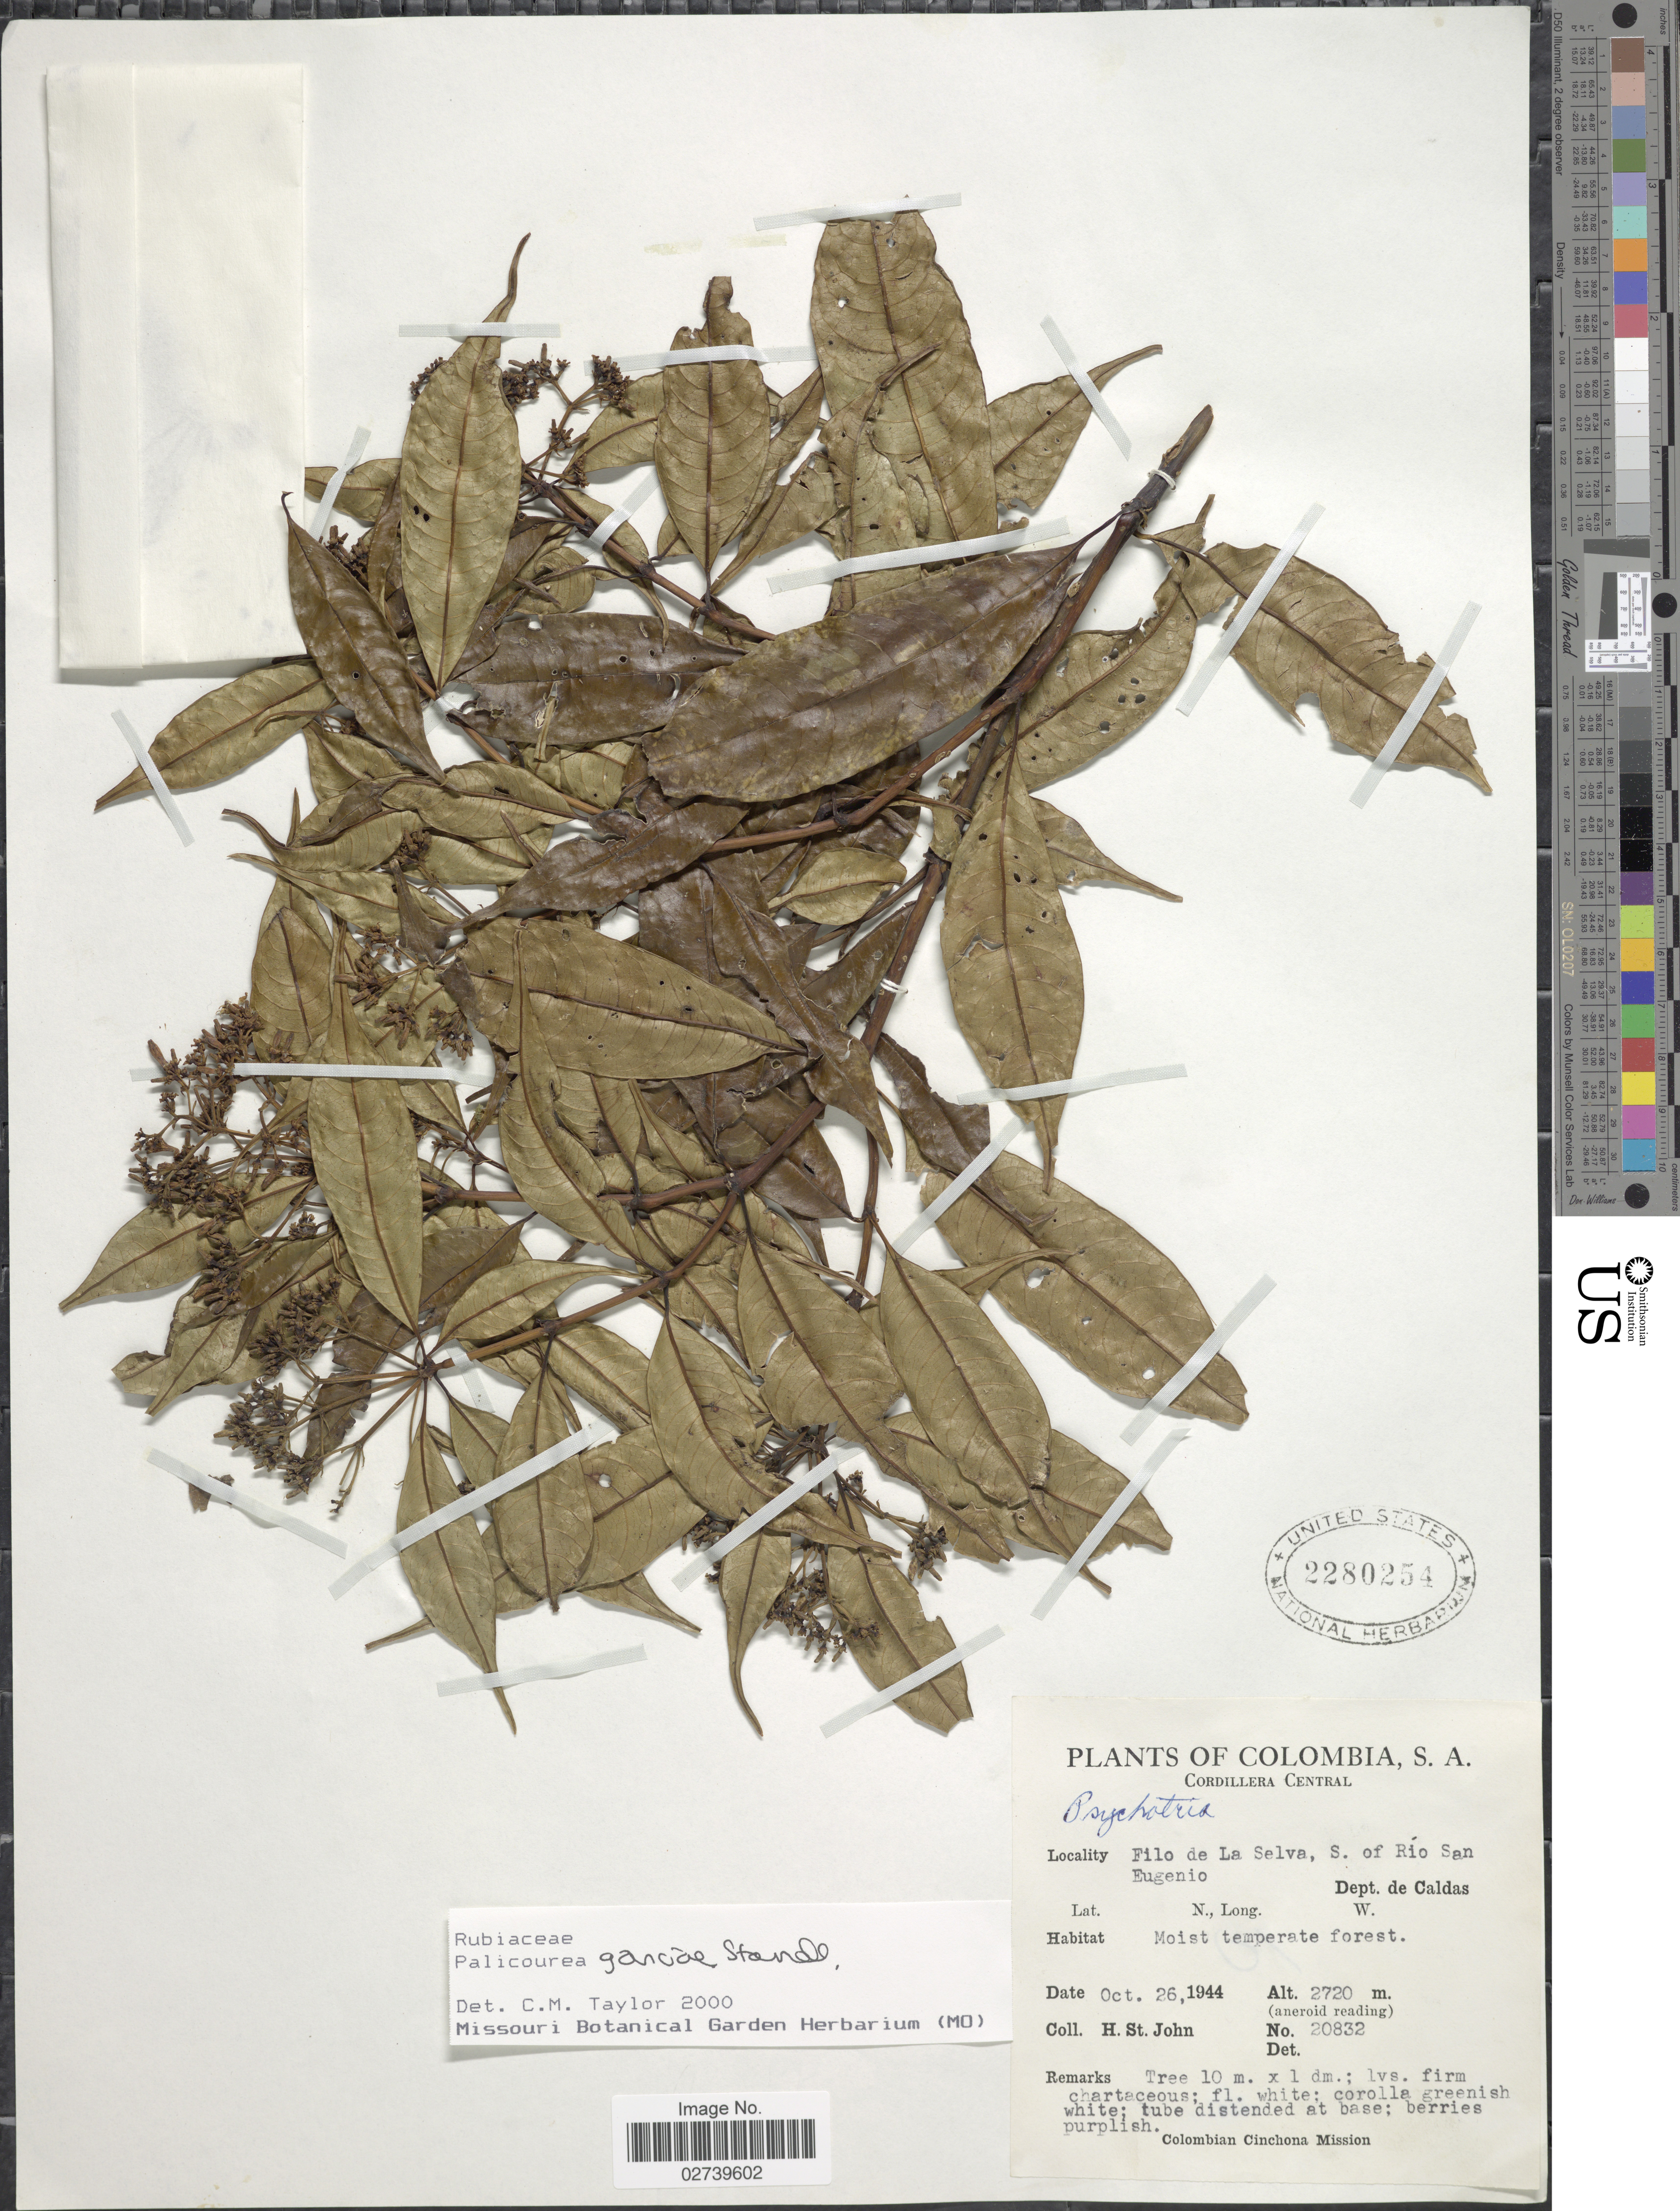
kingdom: Plantae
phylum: Tracheophyta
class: Magnoliopsida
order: Gentianales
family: Rubiaceae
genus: Palicourea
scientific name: Palicourea garciae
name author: Standl.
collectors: H. St. John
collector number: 20832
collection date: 1944-10-26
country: Colombia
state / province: Caldas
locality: Cordillera Central, Filo de La Selva, S. of Rio San Eugenio.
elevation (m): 2720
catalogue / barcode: US 2280254